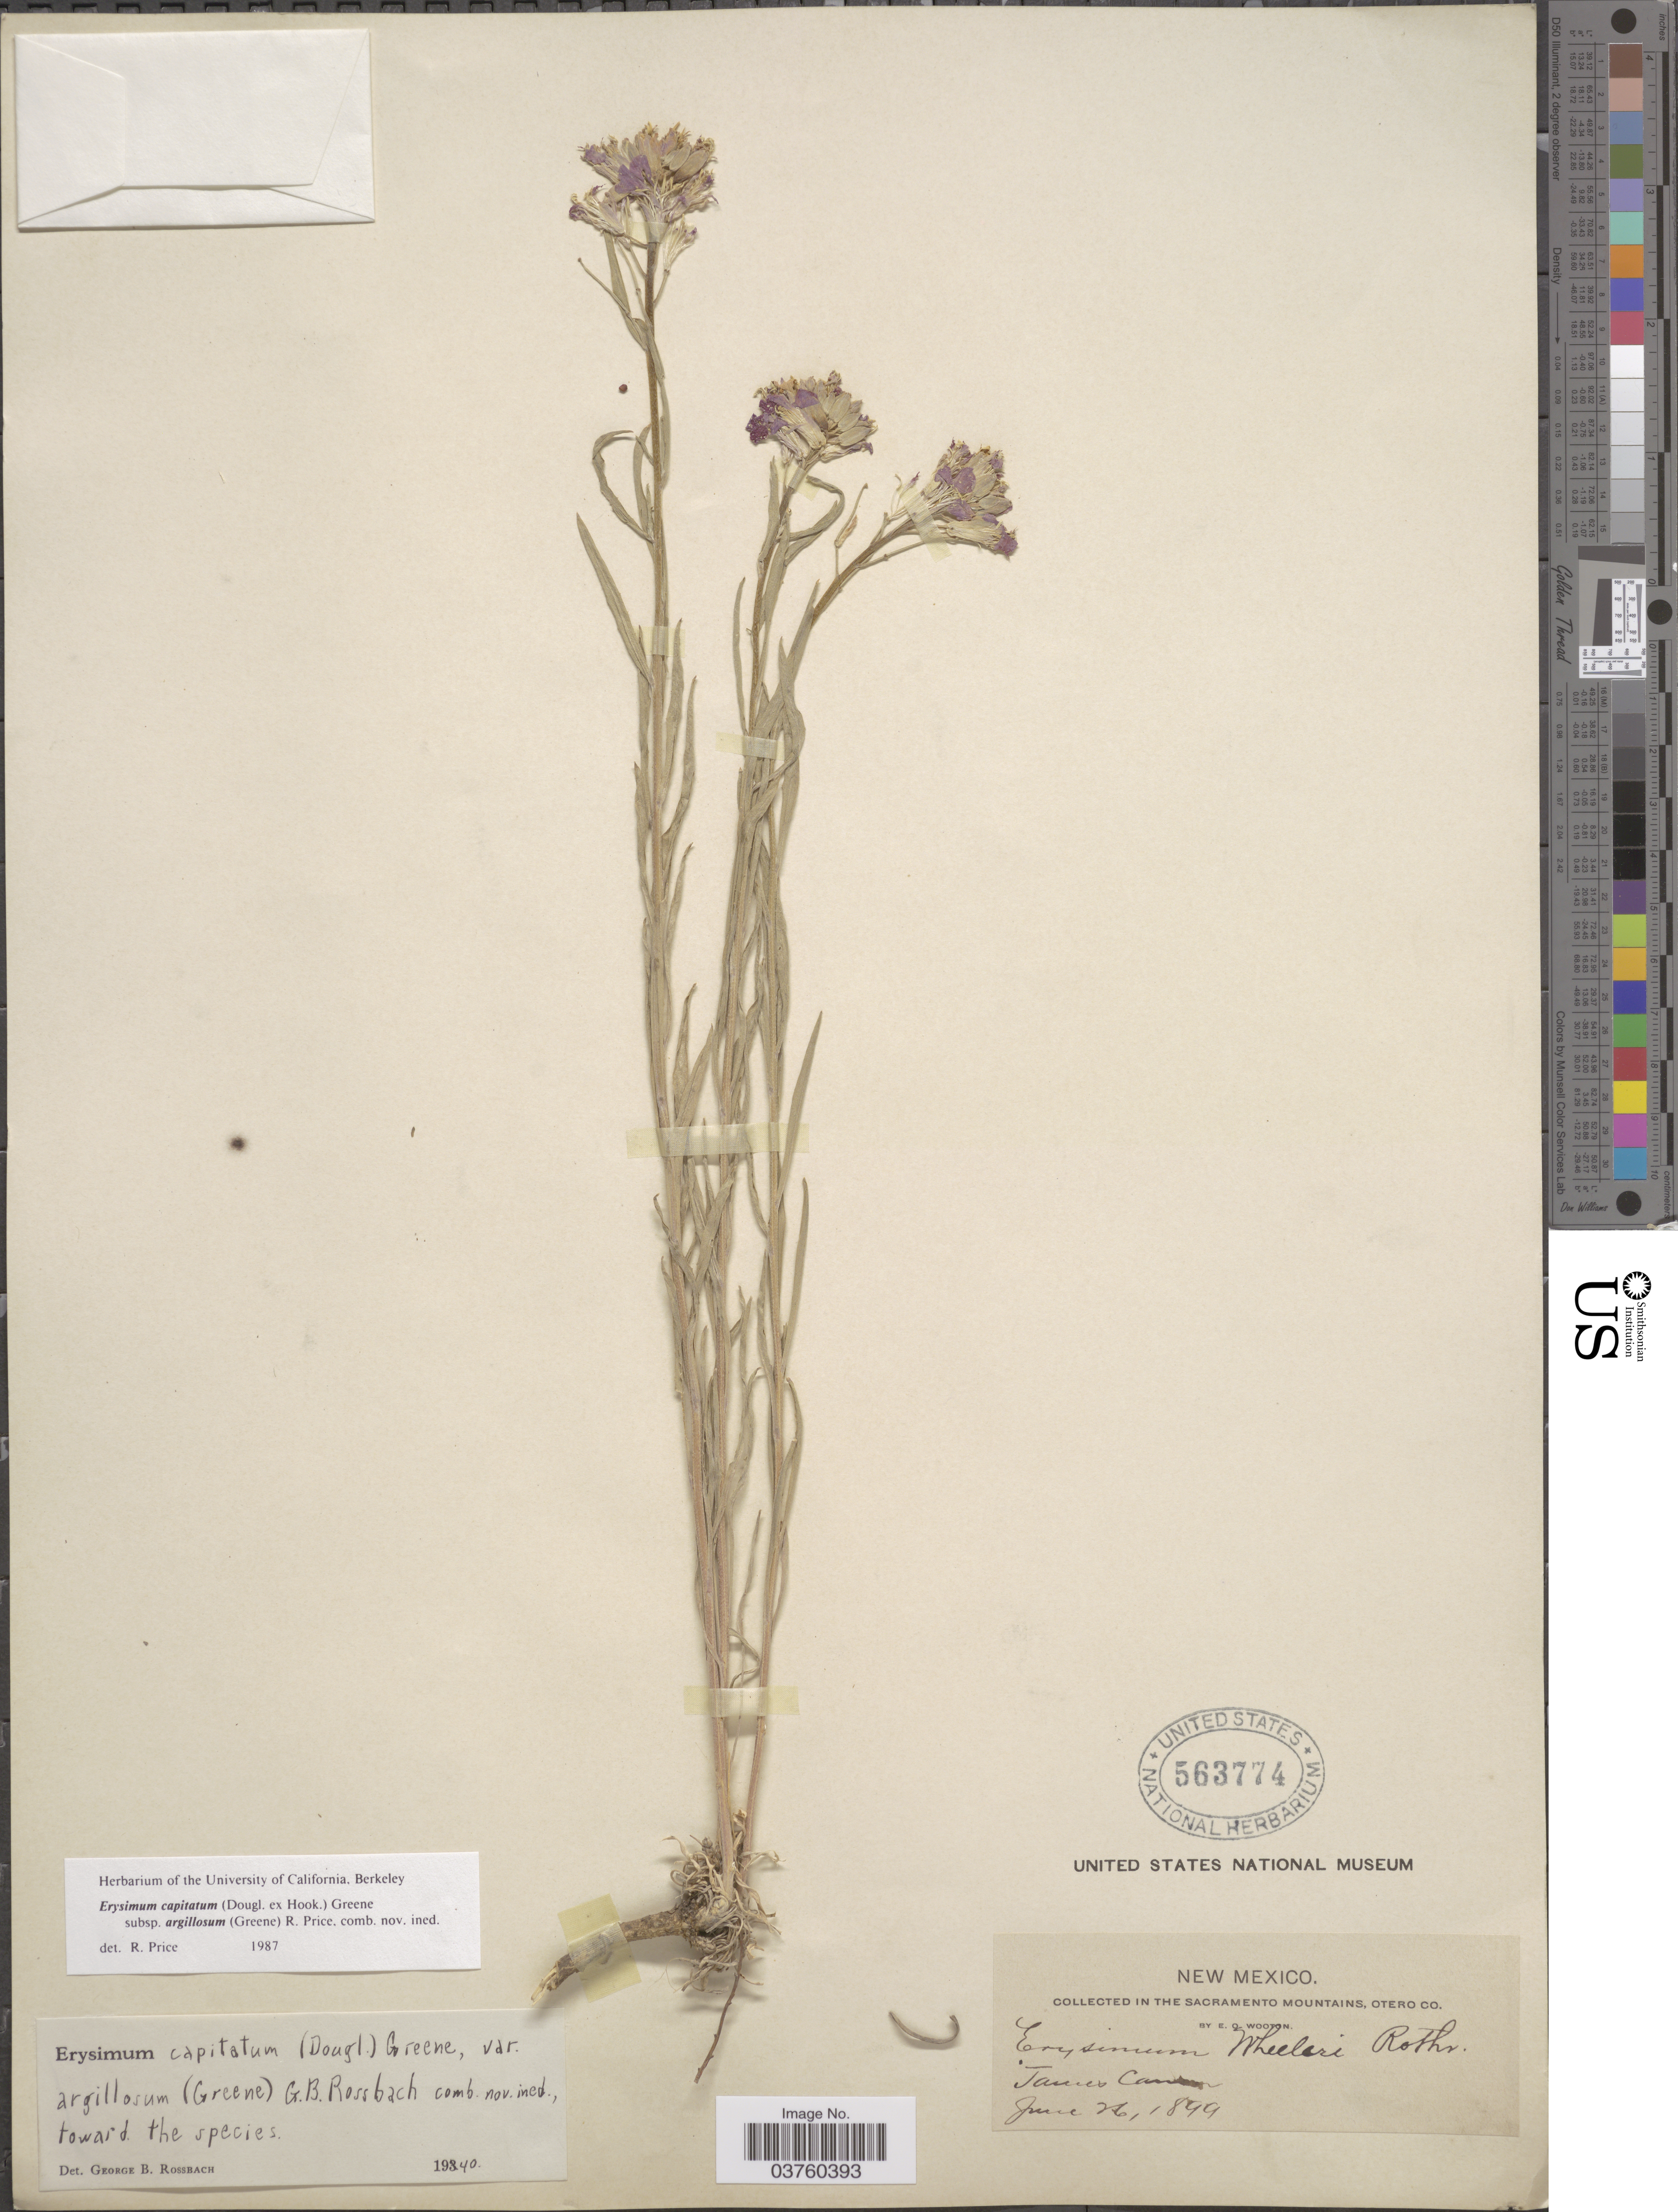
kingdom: Plantae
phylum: Tracheophyta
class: Magnoliopsida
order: Brassicales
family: Brassicaceae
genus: Erysimum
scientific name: Erysimum capitatum var. argillosum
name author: (Greene) R.J. Davis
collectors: E. O. Wooton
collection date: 1899-06-26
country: United States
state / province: New Mexico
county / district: Otero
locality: In the Sacramento Mountains, Otero Co. James Canon.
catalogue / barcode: US 563774